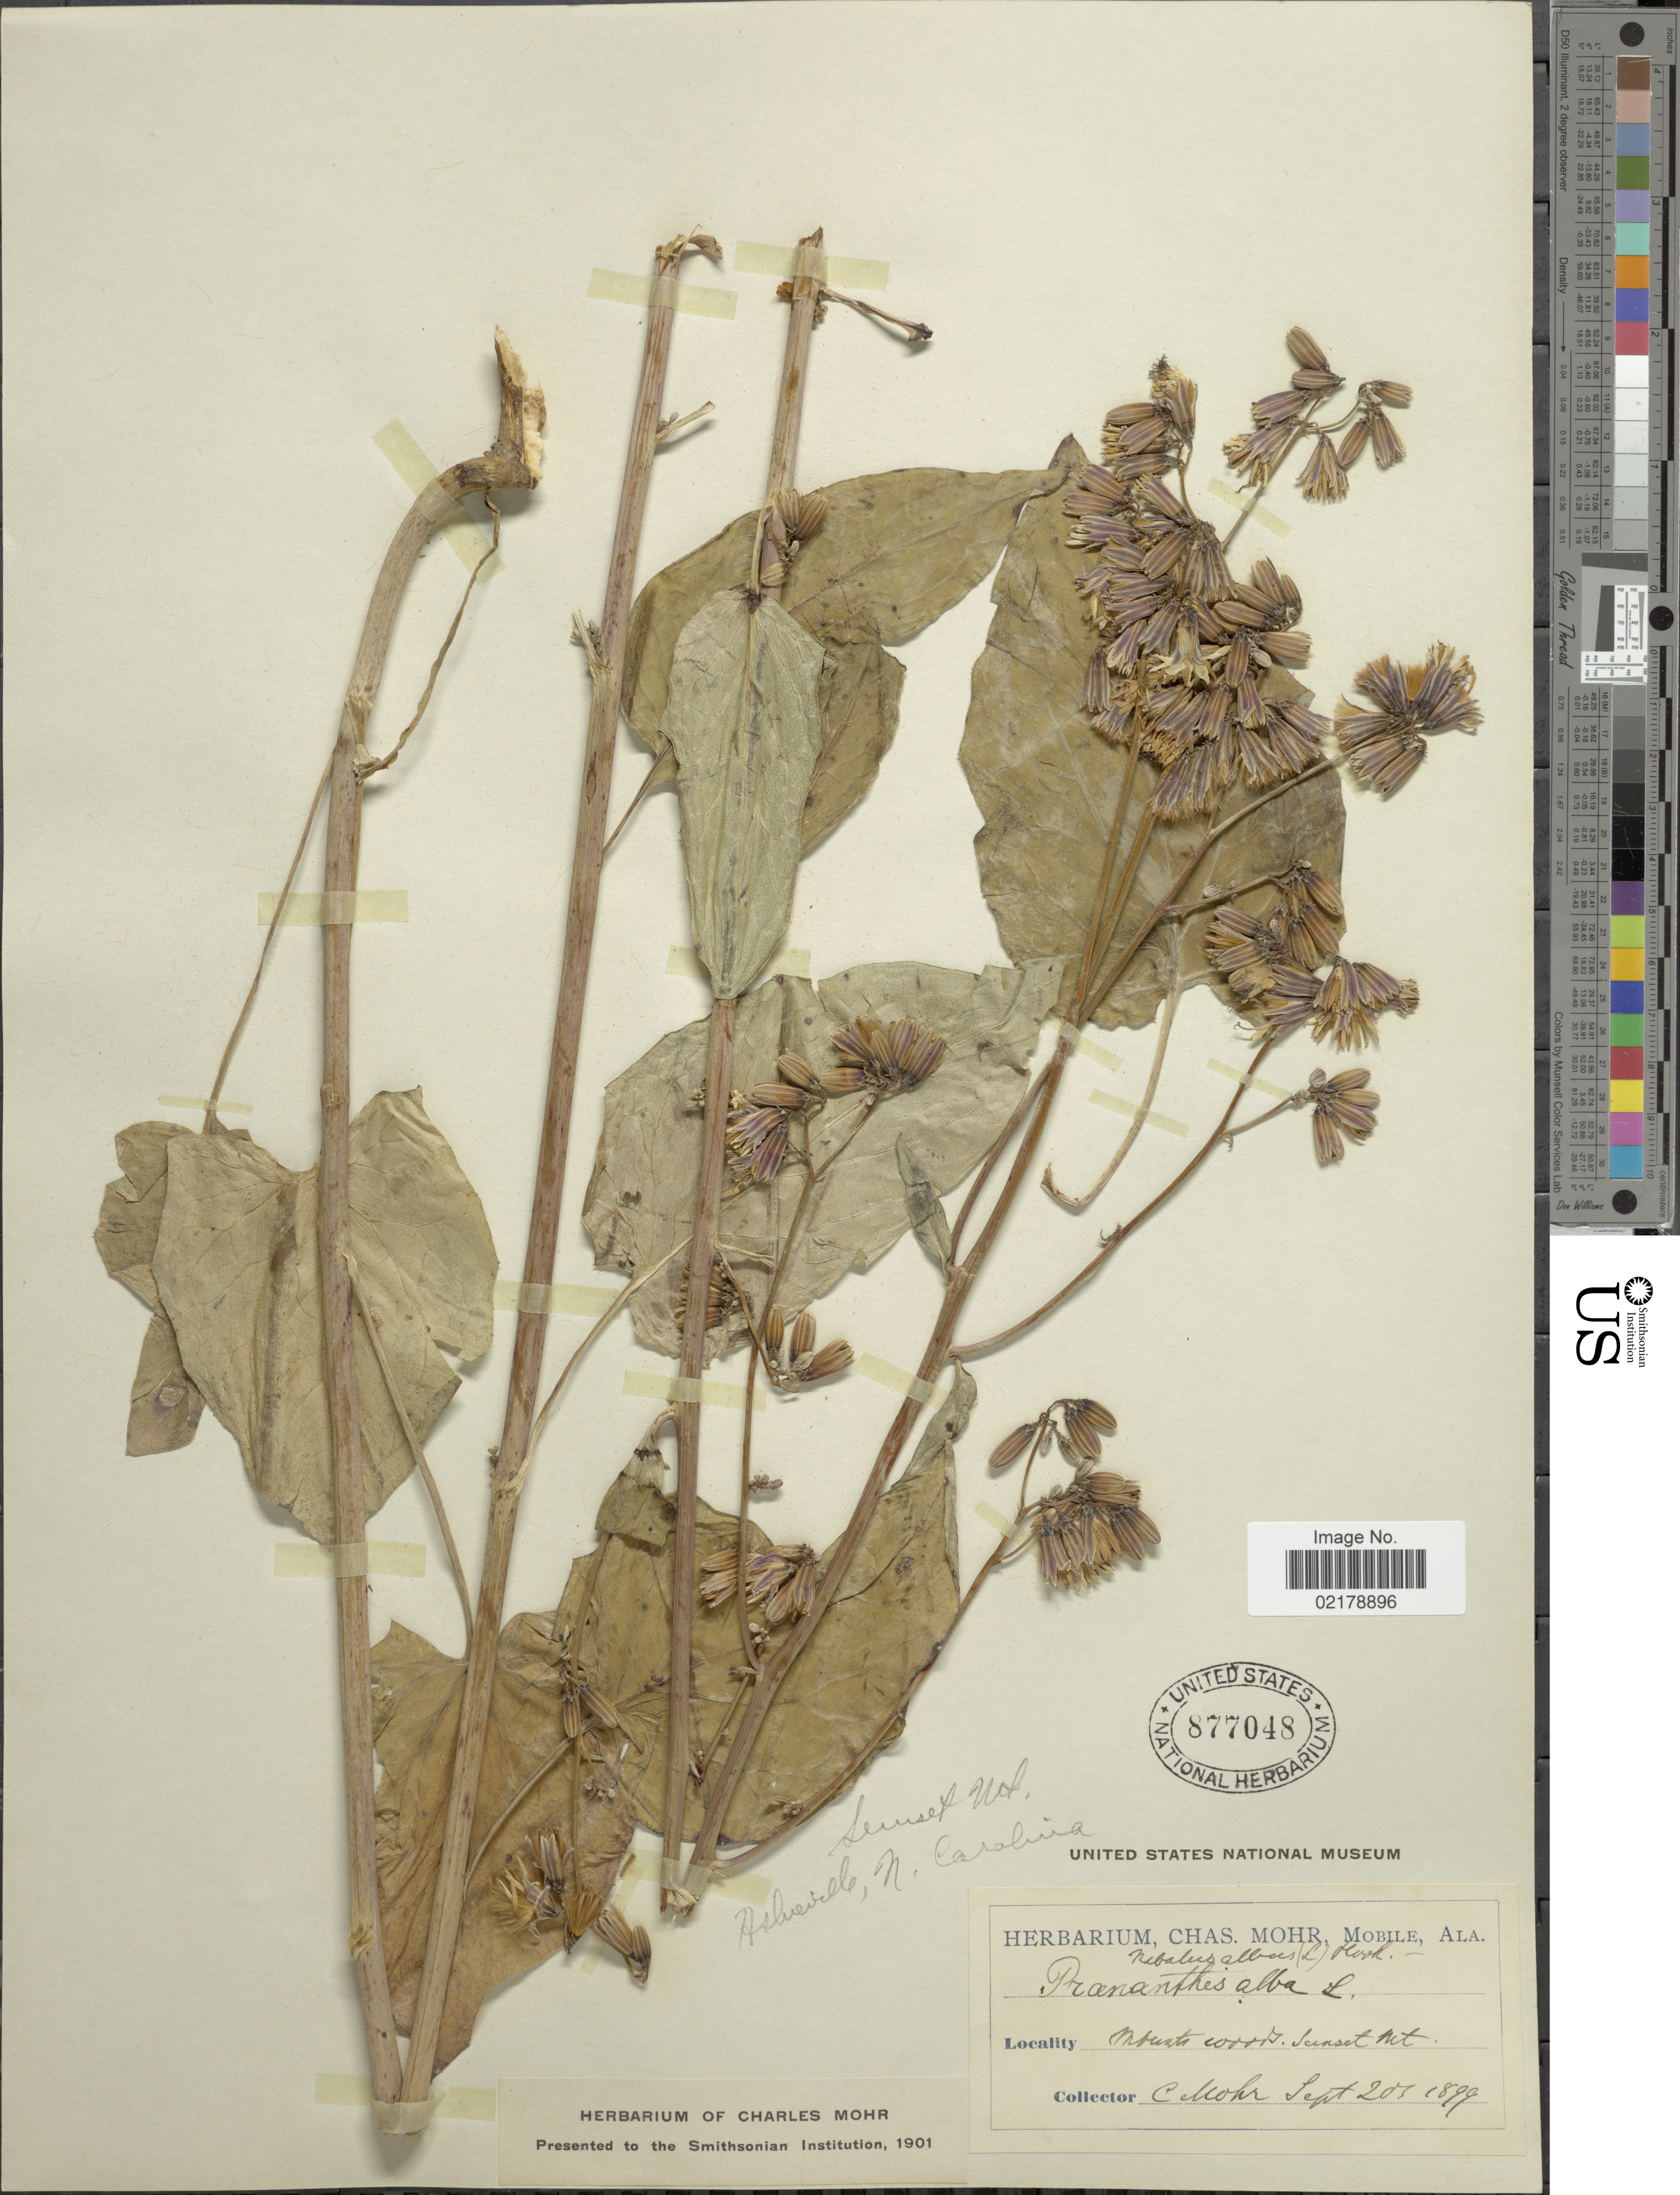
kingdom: Plantae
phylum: Tracheophyta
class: Magnoliopsida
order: Asterales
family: Asteraceae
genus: Nabalus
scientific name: Nabalus albus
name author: (L.) Hook.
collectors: C. T. Mohr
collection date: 1899-09-20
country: United States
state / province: North Carolina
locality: Mounts woods, Sunset Mt, Asheville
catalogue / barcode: US 877048